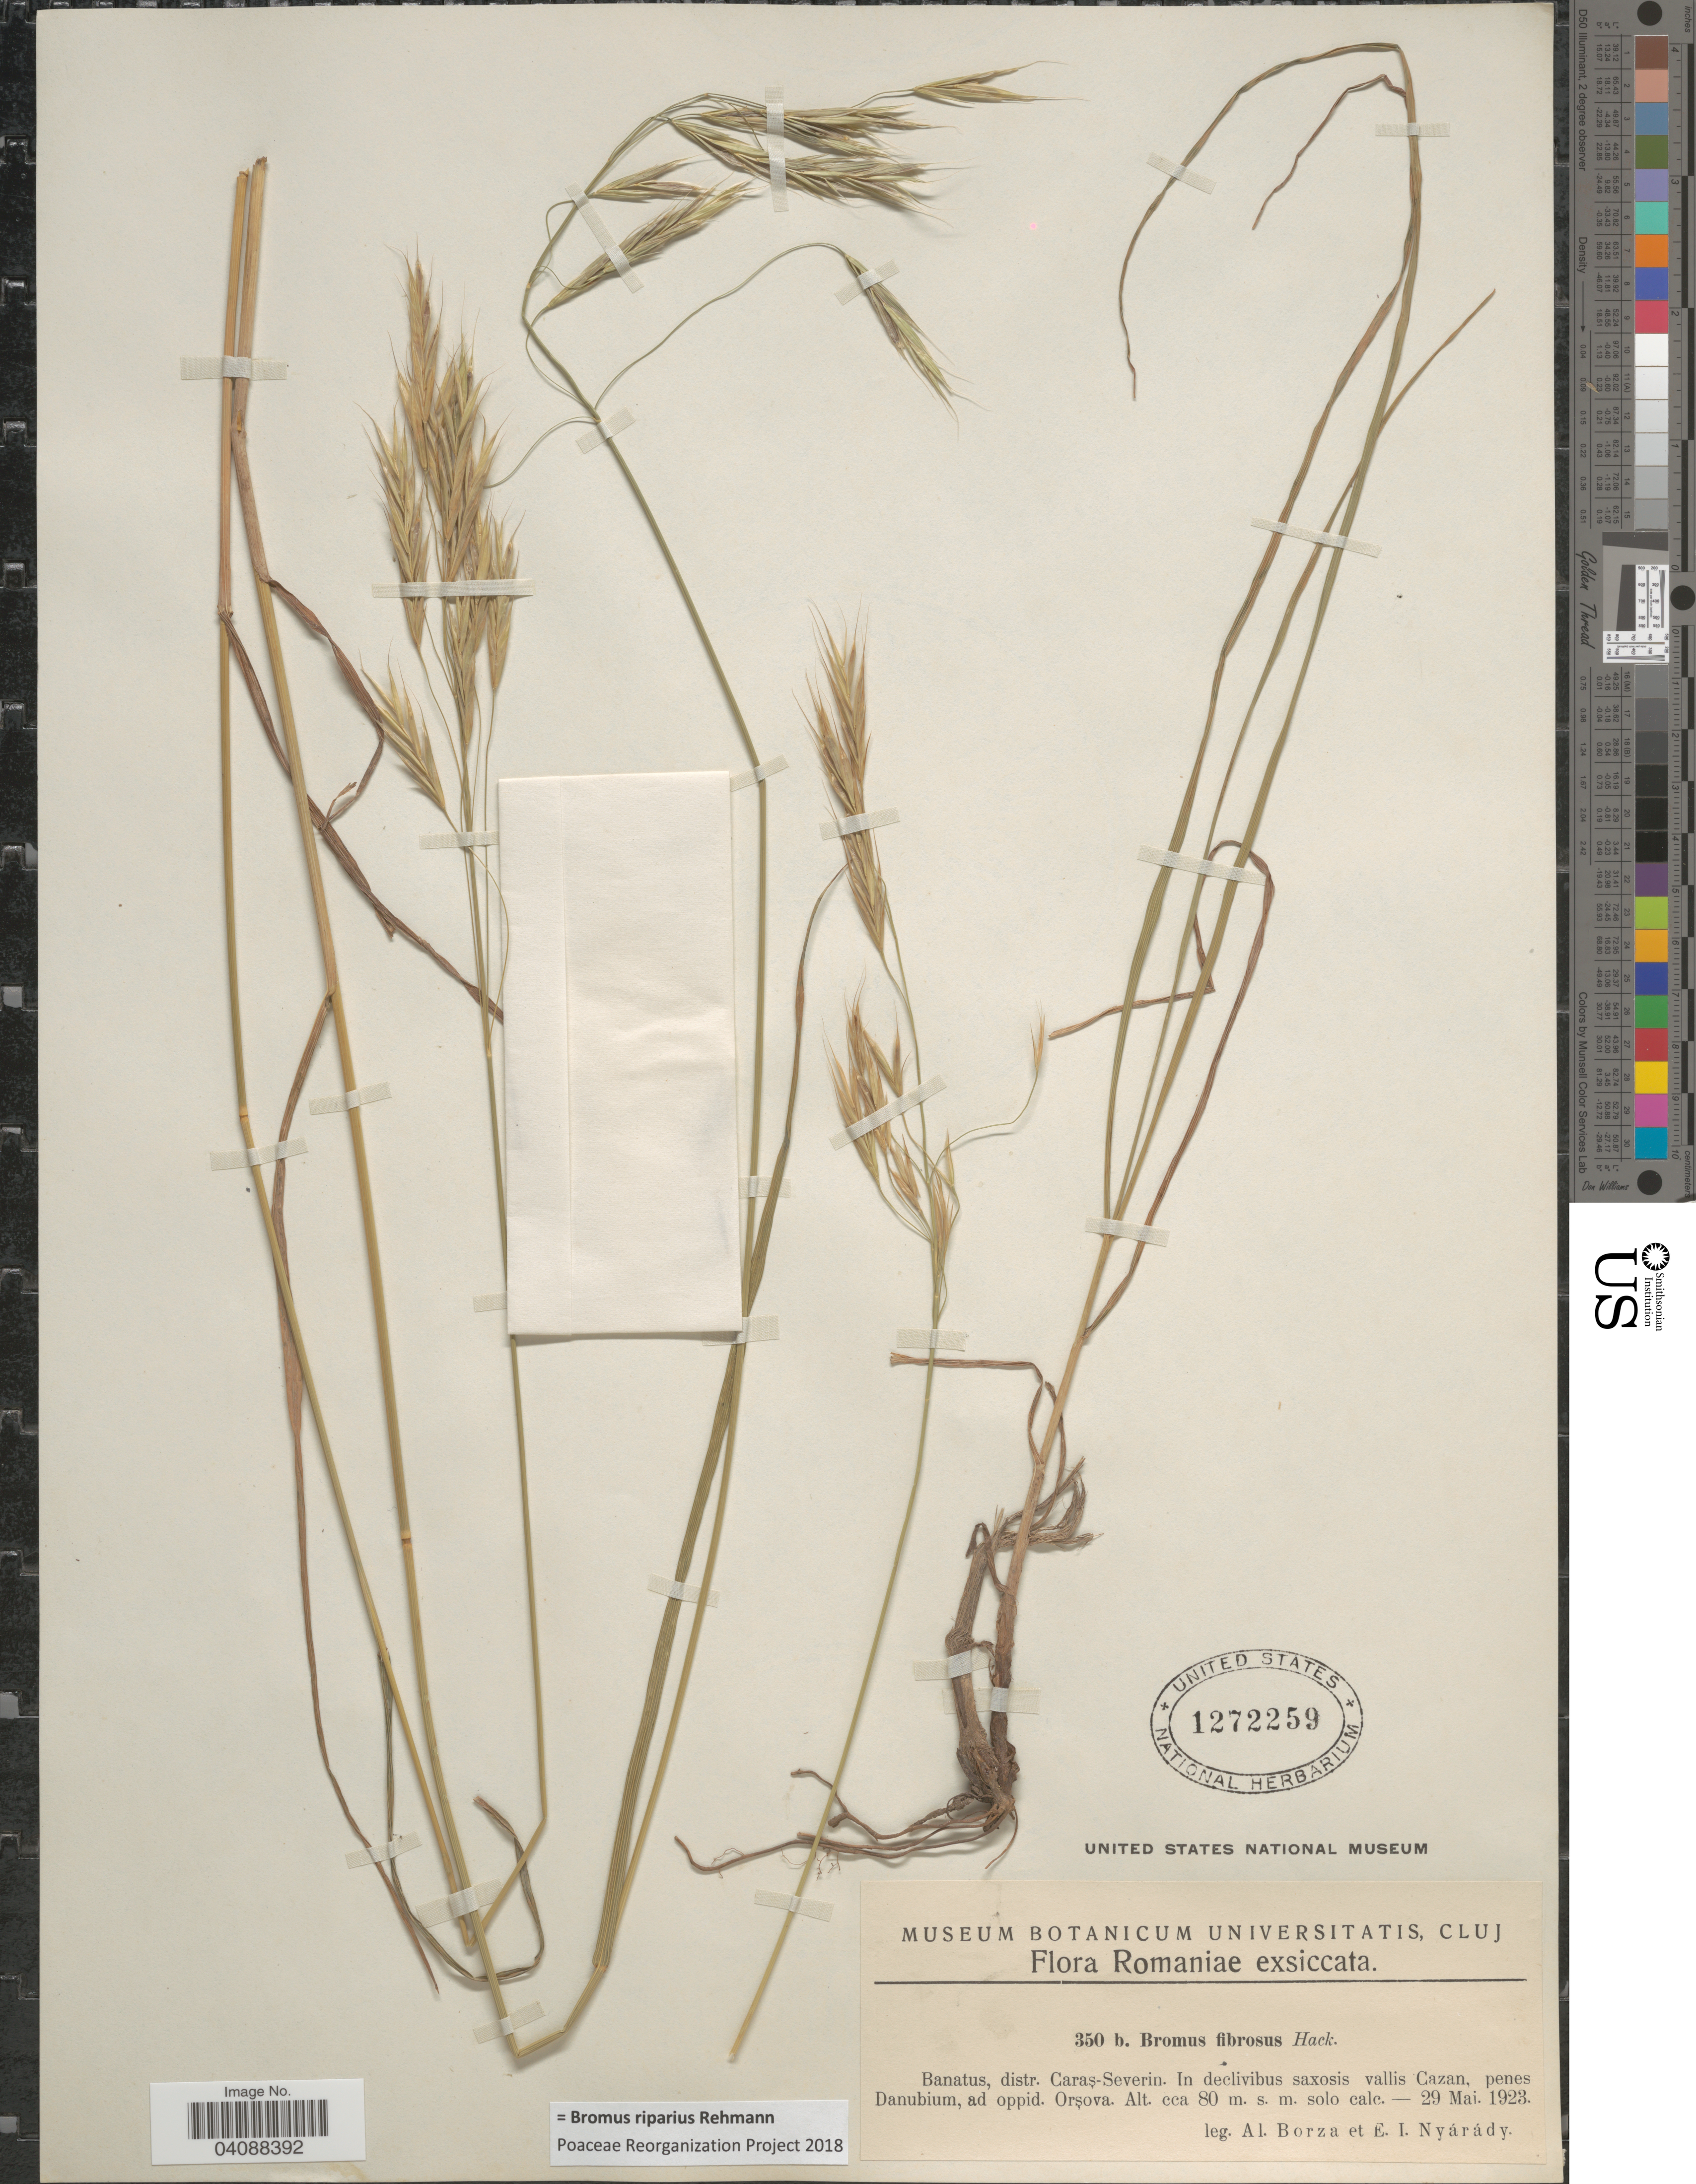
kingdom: Plantae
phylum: Tracheophyta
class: Liliopsida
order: Poales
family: Poaceae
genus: Bromus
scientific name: Bromus riparius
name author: Rehmann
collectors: A. Borza & E. Nyárády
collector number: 350b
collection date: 1923-05-29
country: Romania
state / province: Caras-Severin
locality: Banatus, distr. Caraş-Severin. In declivibus saxosis vallis Cazan, penes Danubium, ad oppid. Orşova.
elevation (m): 80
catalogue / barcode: US 1272259